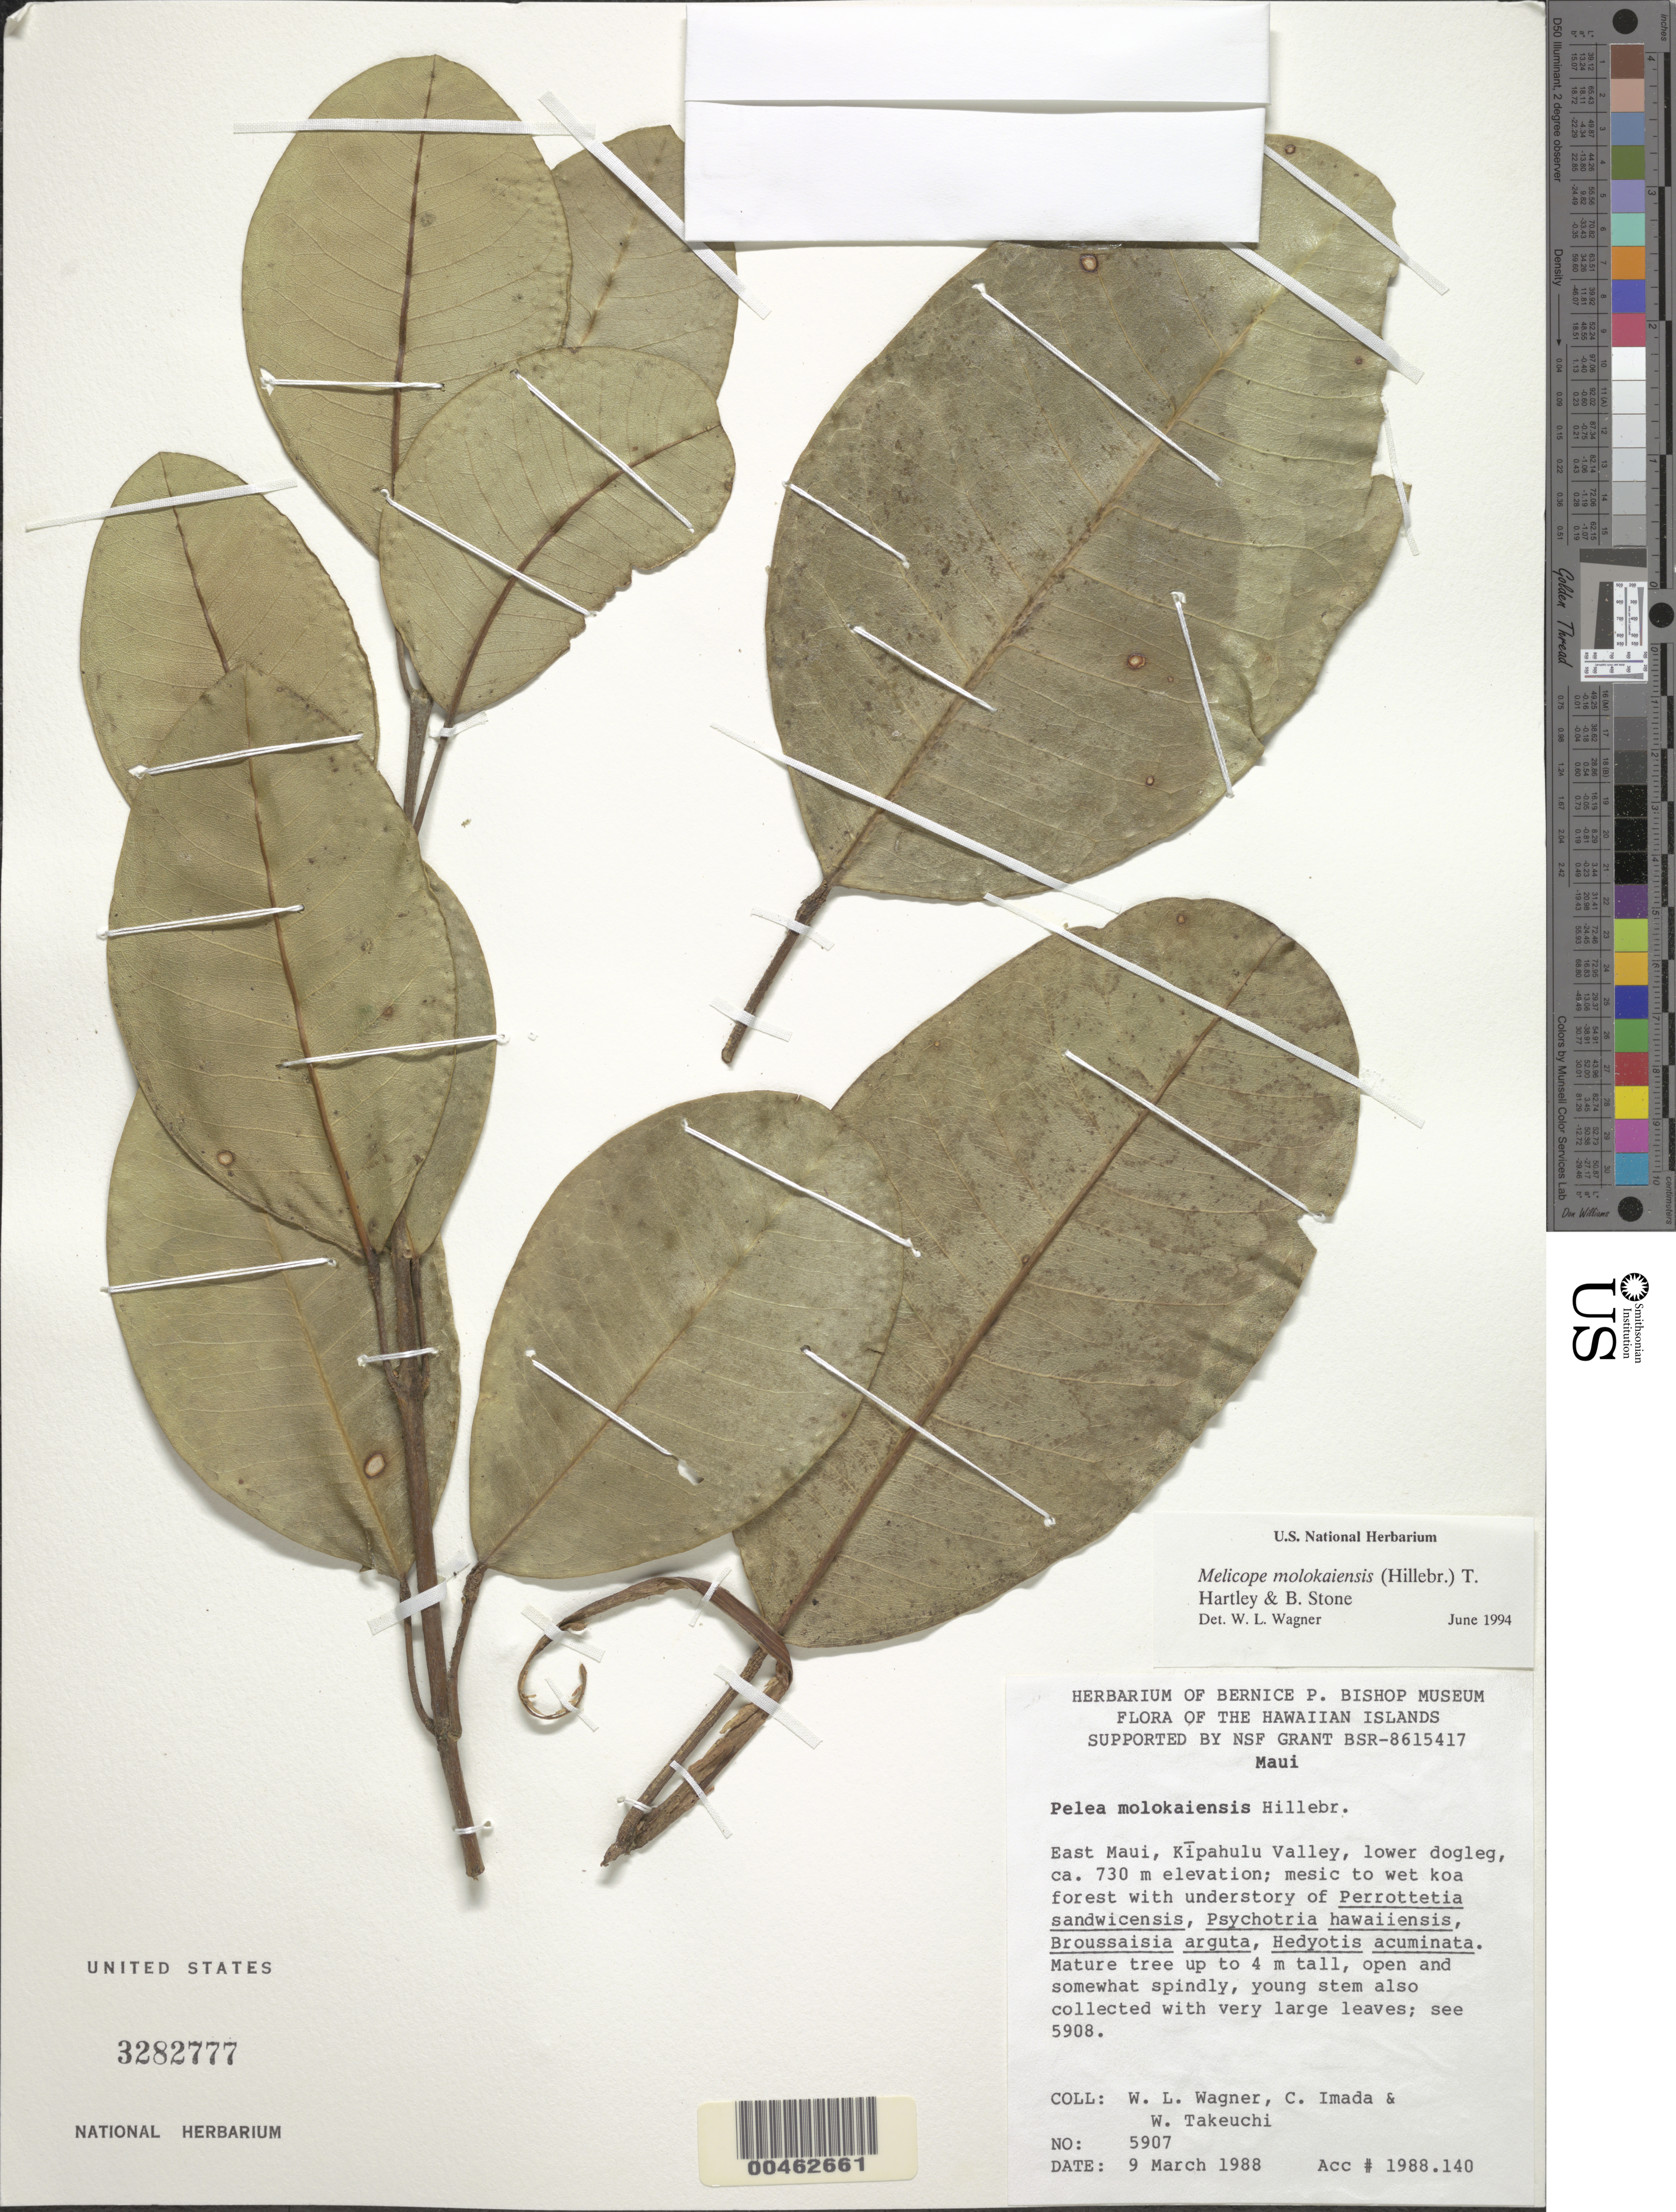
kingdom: Plantae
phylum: Tracheophyta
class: Magnoliopsida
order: Sapindales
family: Rutaceae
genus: Melicope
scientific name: Melicope molokaiensis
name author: (Hillebr.) T.G. Hartley & B.C. Stone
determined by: Wagner, W. L., (BOT), Smithsonian Institution - National Museum of Natural History (UNITED STATES)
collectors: W. L. Wagner, C. Imada & W. N. Takeuchi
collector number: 5907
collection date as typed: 9 Mar 1988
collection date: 1988-03-09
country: United States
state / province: Hawaii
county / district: Maui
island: Maui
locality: E Maui, Kipahulu Valley, lower dogleg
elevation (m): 730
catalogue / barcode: US 3282777